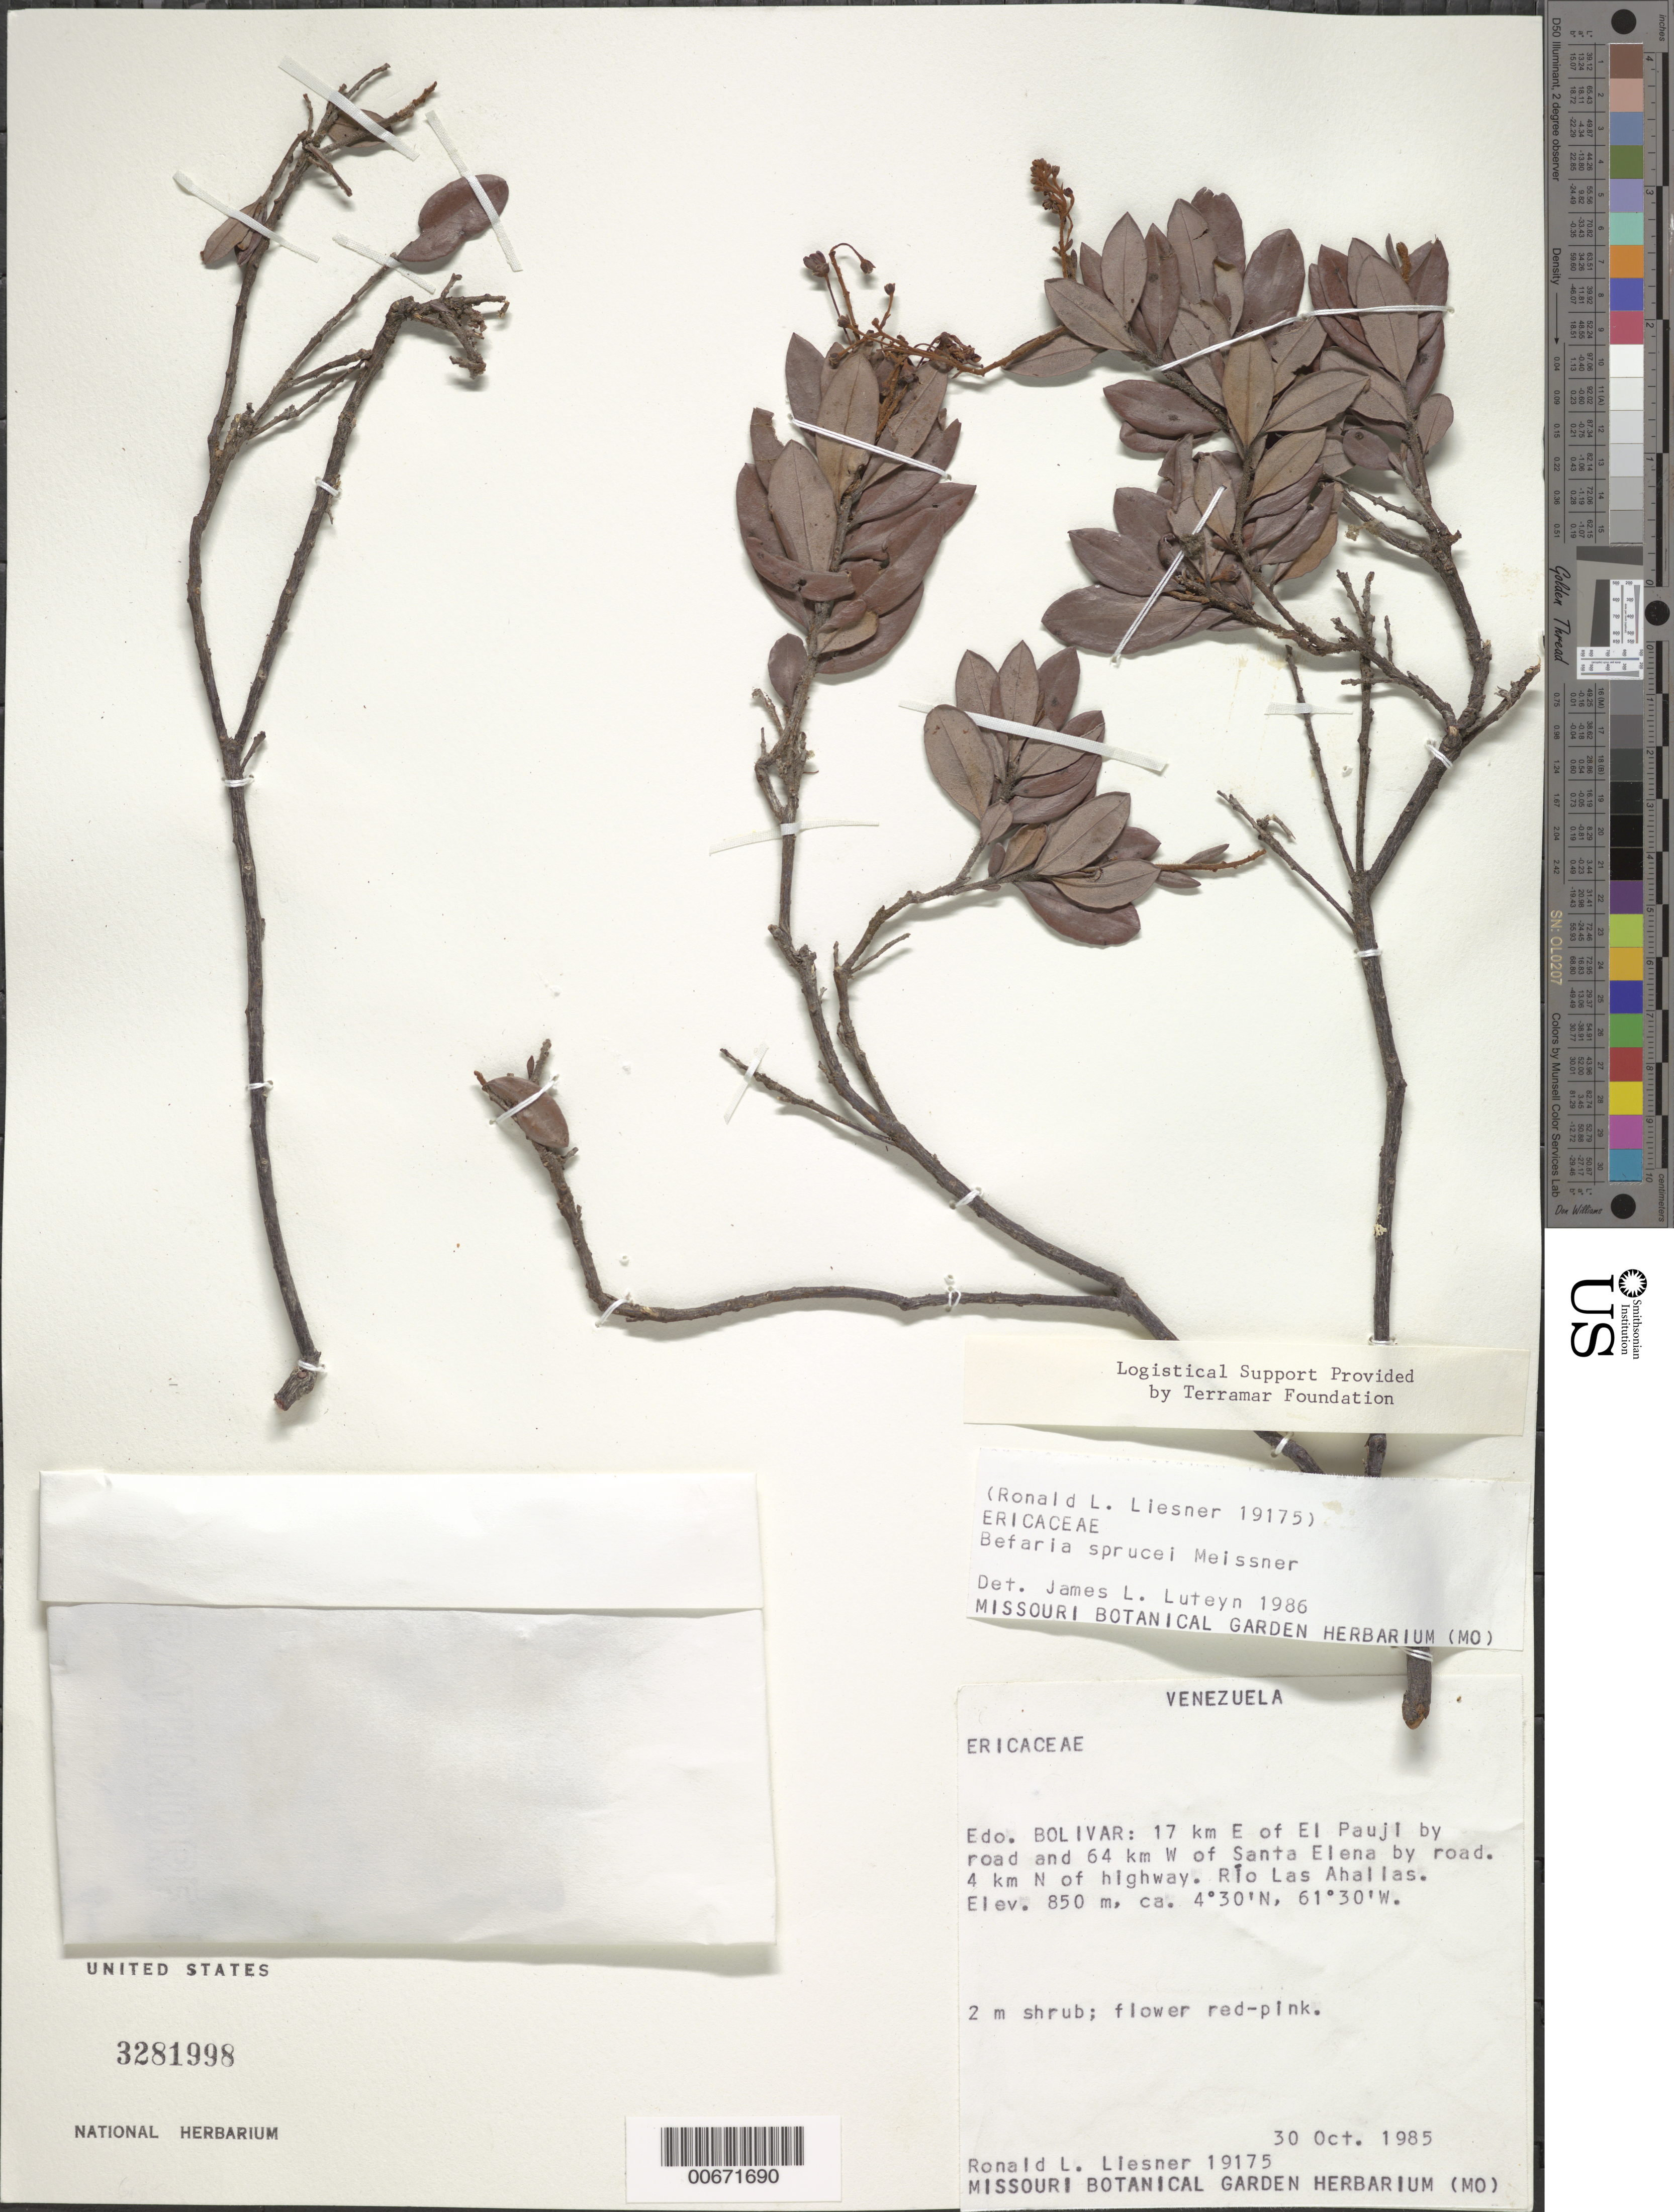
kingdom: Plantae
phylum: Tracheophyta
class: Magnoliopsida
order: Ericales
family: Ericaceae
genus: Bejaria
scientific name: Bejaria sprucei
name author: Meisn.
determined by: Luteyn, J. L.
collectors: R. L. Liesner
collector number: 19175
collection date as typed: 30-Oct-85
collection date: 1985-10-30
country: Venezuela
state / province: Bolívar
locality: El Pauji, 17 km E by road and 64 km W of Santa Elena by road, 4 km N of Highway, Río Las Ahallas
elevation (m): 850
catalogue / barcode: US 3281998